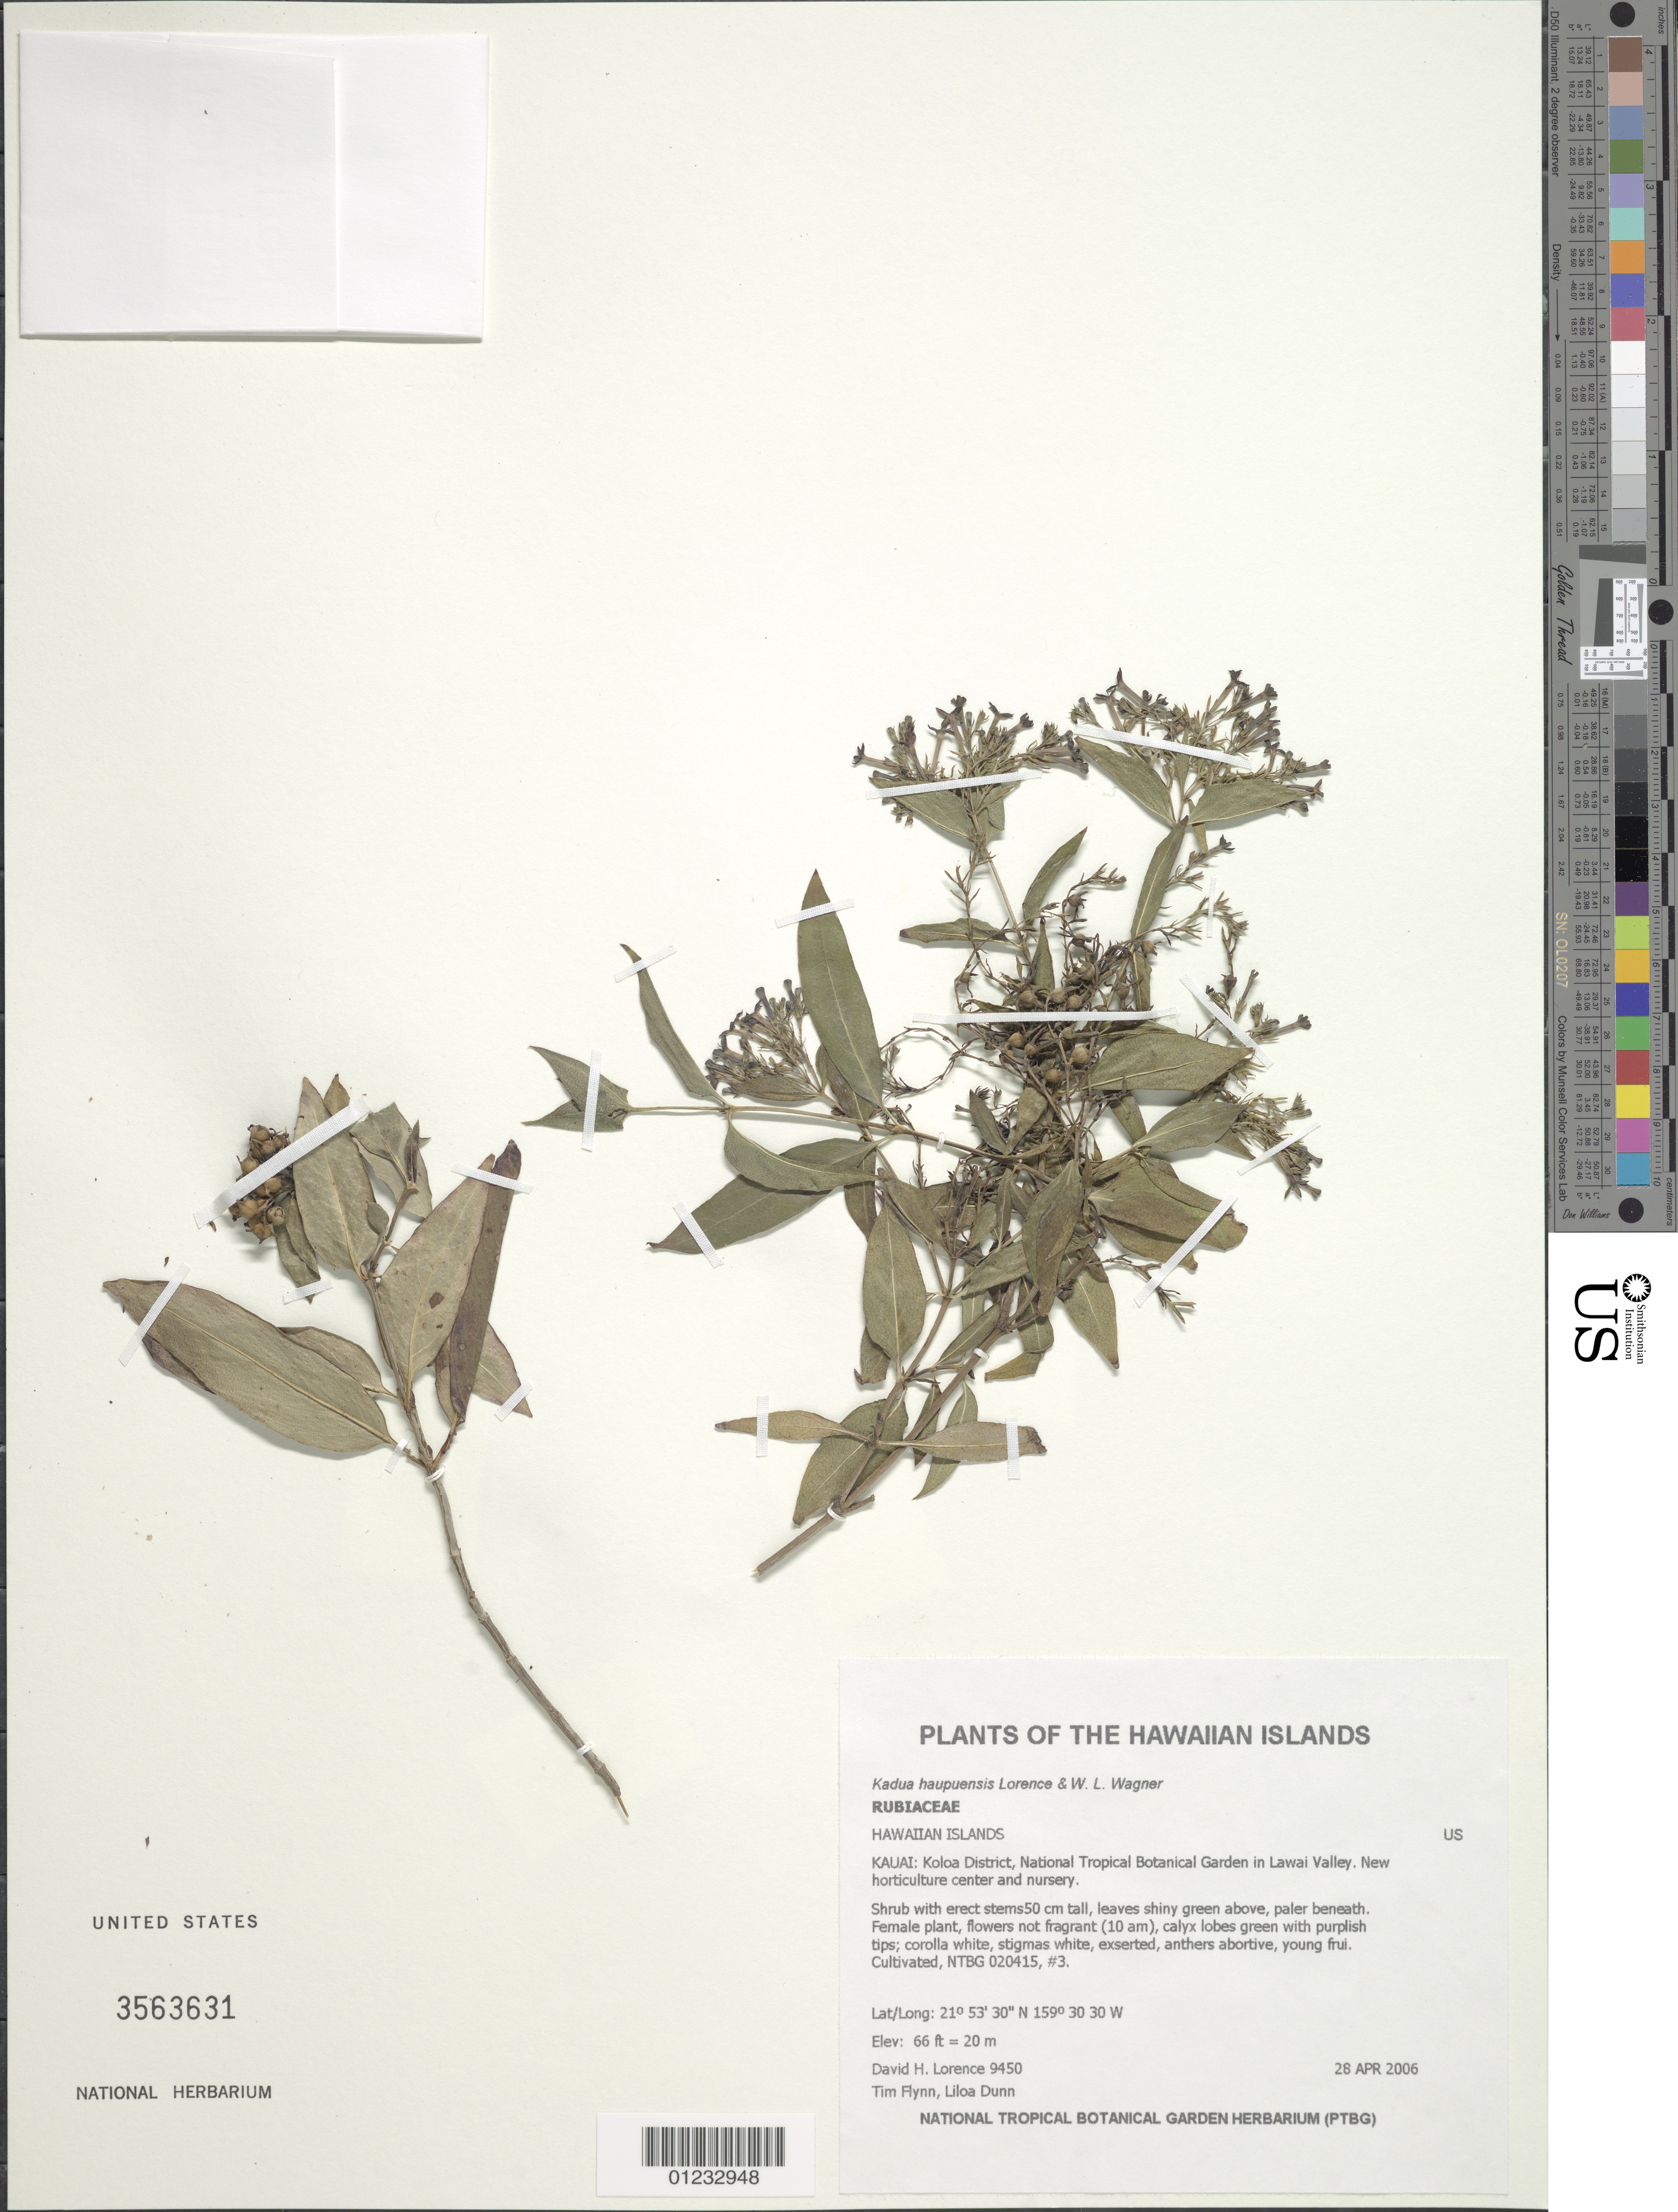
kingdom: Plantae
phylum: Tracheophyta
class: Magnoliopsida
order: Gentianales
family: Rubiaceae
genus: Kadua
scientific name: Kadua haupuensis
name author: Lorence & W.L. Wagner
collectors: D. Lorence, T. W. Flynn & L. Dunn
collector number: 9450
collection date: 2006-04-28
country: United States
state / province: Hawaii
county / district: Kauai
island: Kaua'i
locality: Koloa District,National Tropical Botanical Garden in Lawai Valley, new horticulture center and nursery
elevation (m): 20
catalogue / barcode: US 3563631